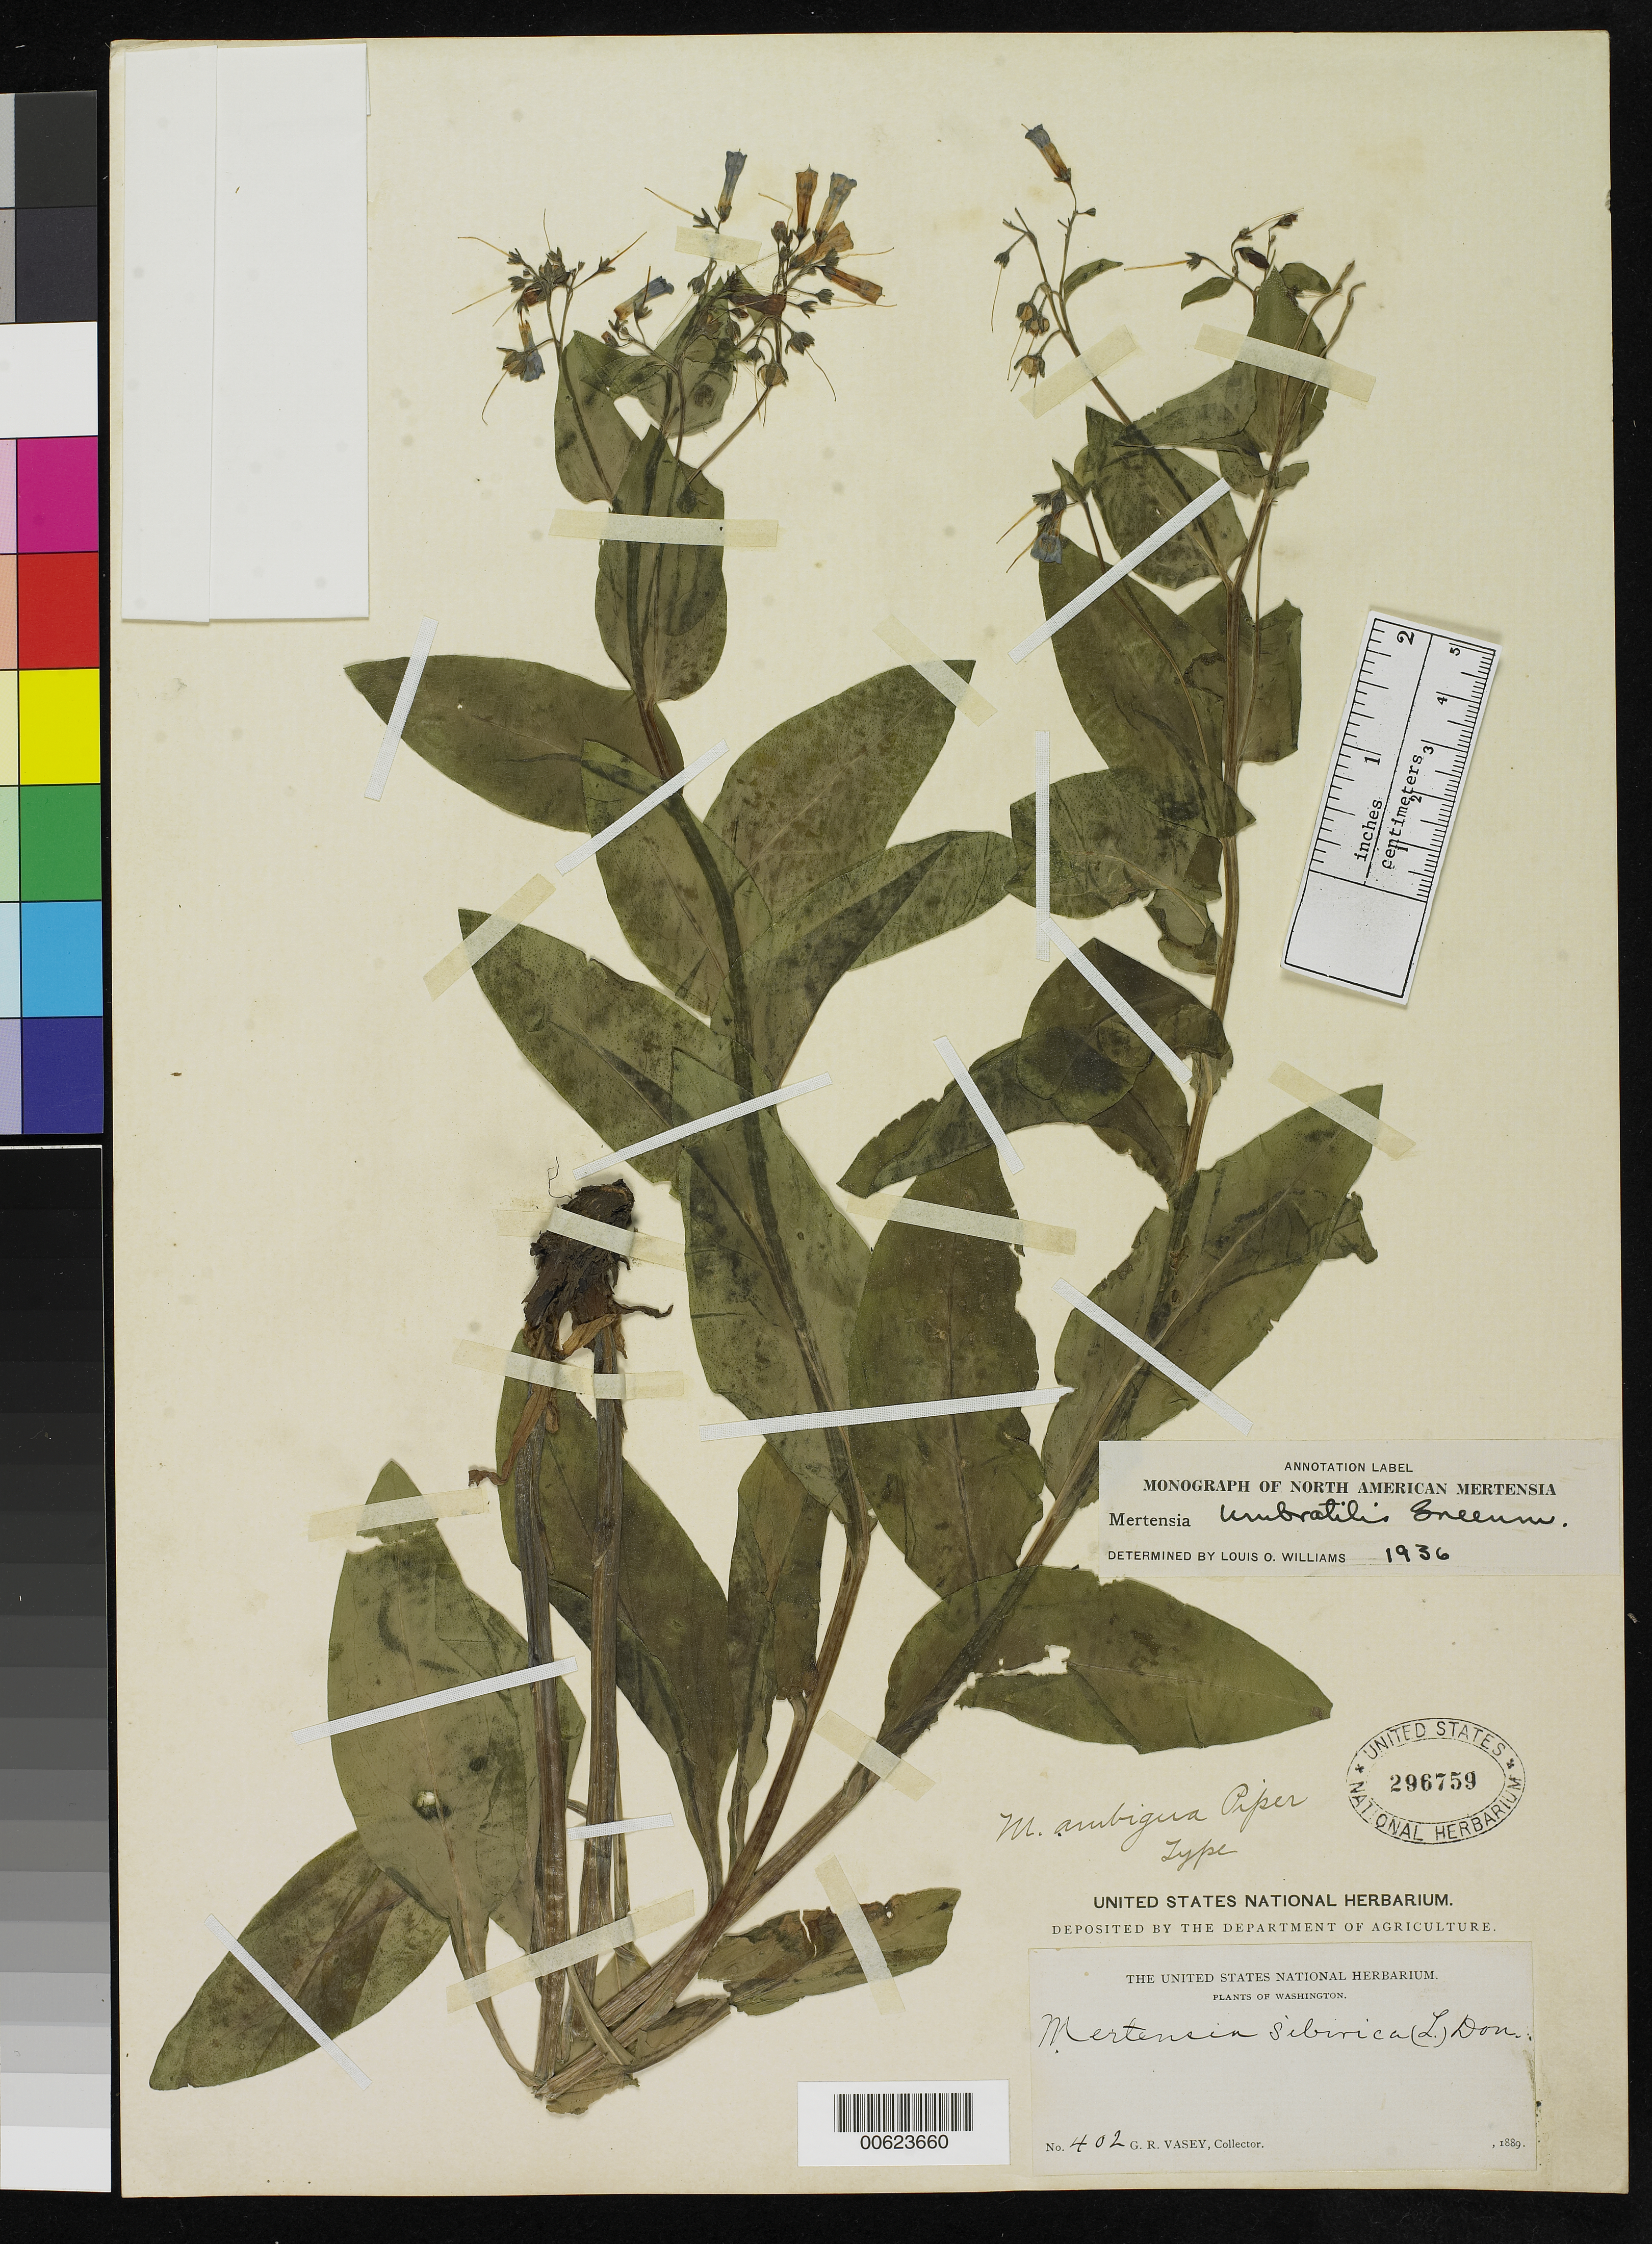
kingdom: Plantae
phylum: Tracheophyta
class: Magnoliopsida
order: Boraginales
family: Boraginaceae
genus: Mertensia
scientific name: Mertensia ambigua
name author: Piper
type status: Holotype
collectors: G. R. Vasey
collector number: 402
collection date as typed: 1889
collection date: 1889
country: United States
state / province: Washington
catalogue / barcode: US 296759